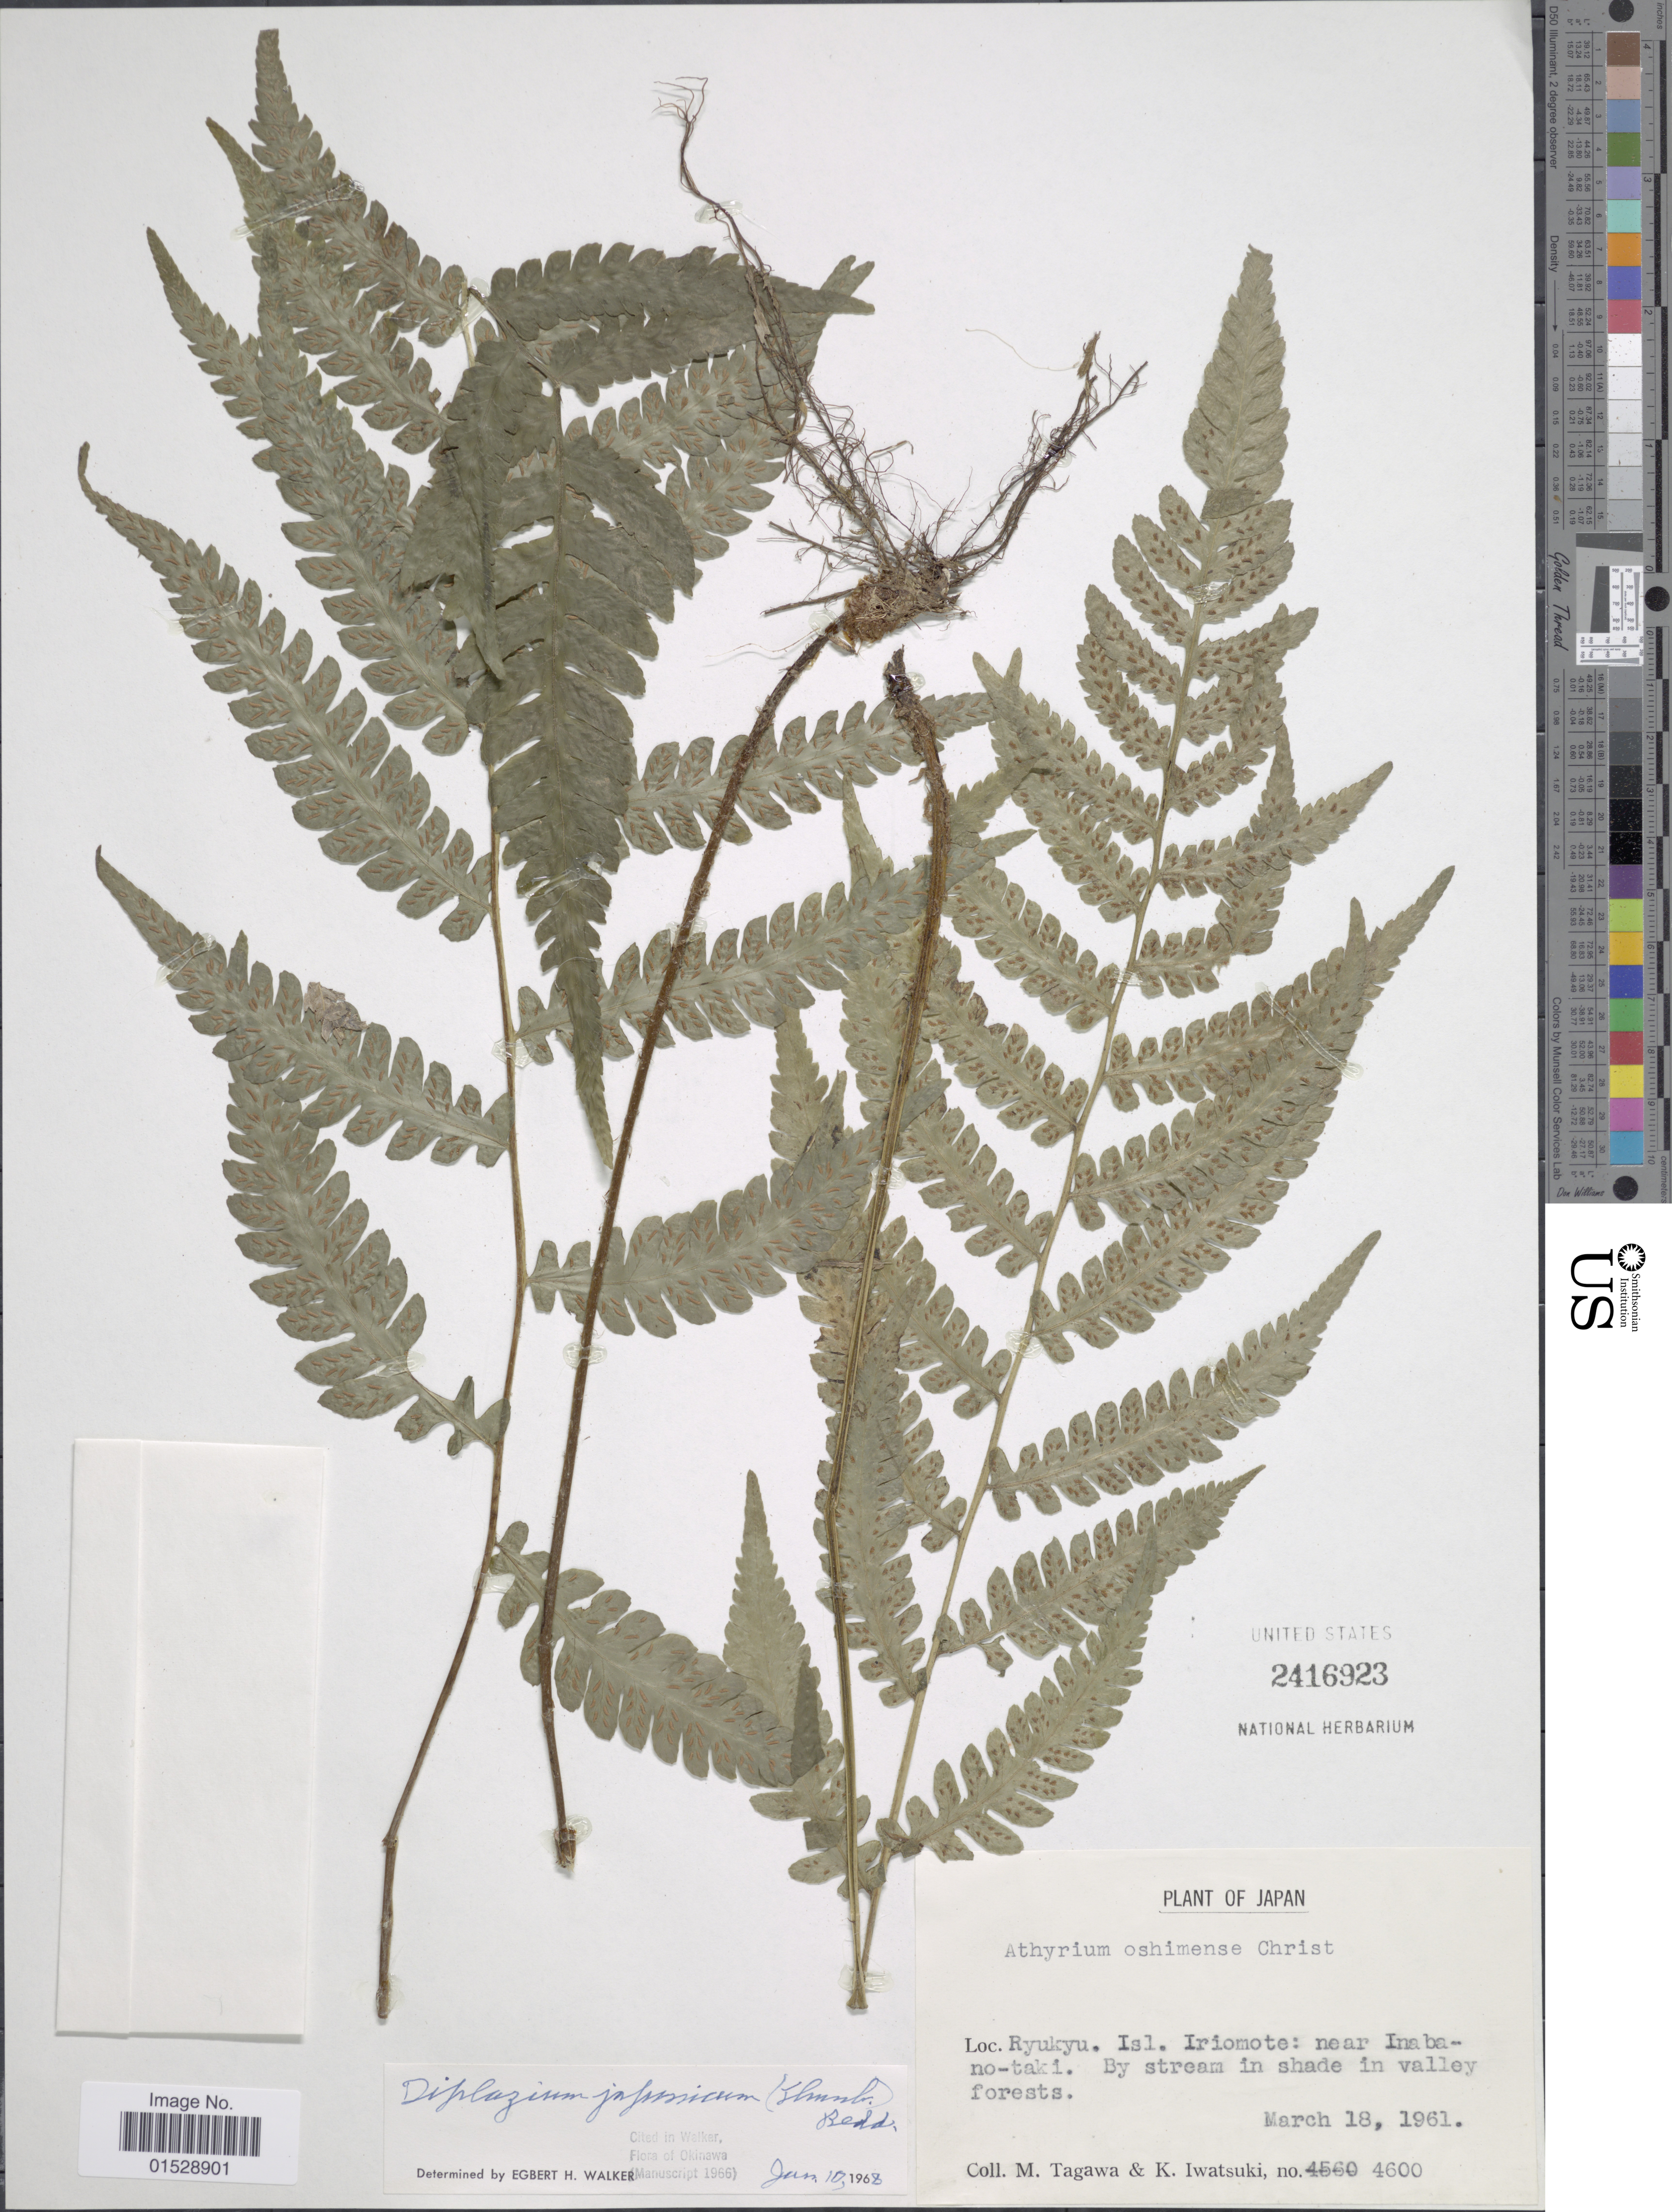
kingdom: Plantae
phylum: Tracheophyta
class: Polypodiopsida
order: Polypodiales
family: Athyriaceae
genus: Deparia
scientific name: Deparia japonica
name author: (Thunb.) M. Kato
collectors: M. Tagawa & K. Iwatsuki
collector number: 4600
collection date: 1961-03-18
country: Japan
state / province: Okinawa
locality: Ryukyu. Isl., Iriomote: near Inabano-taki, by stream in shade in valley forests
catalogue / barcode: US 2416923